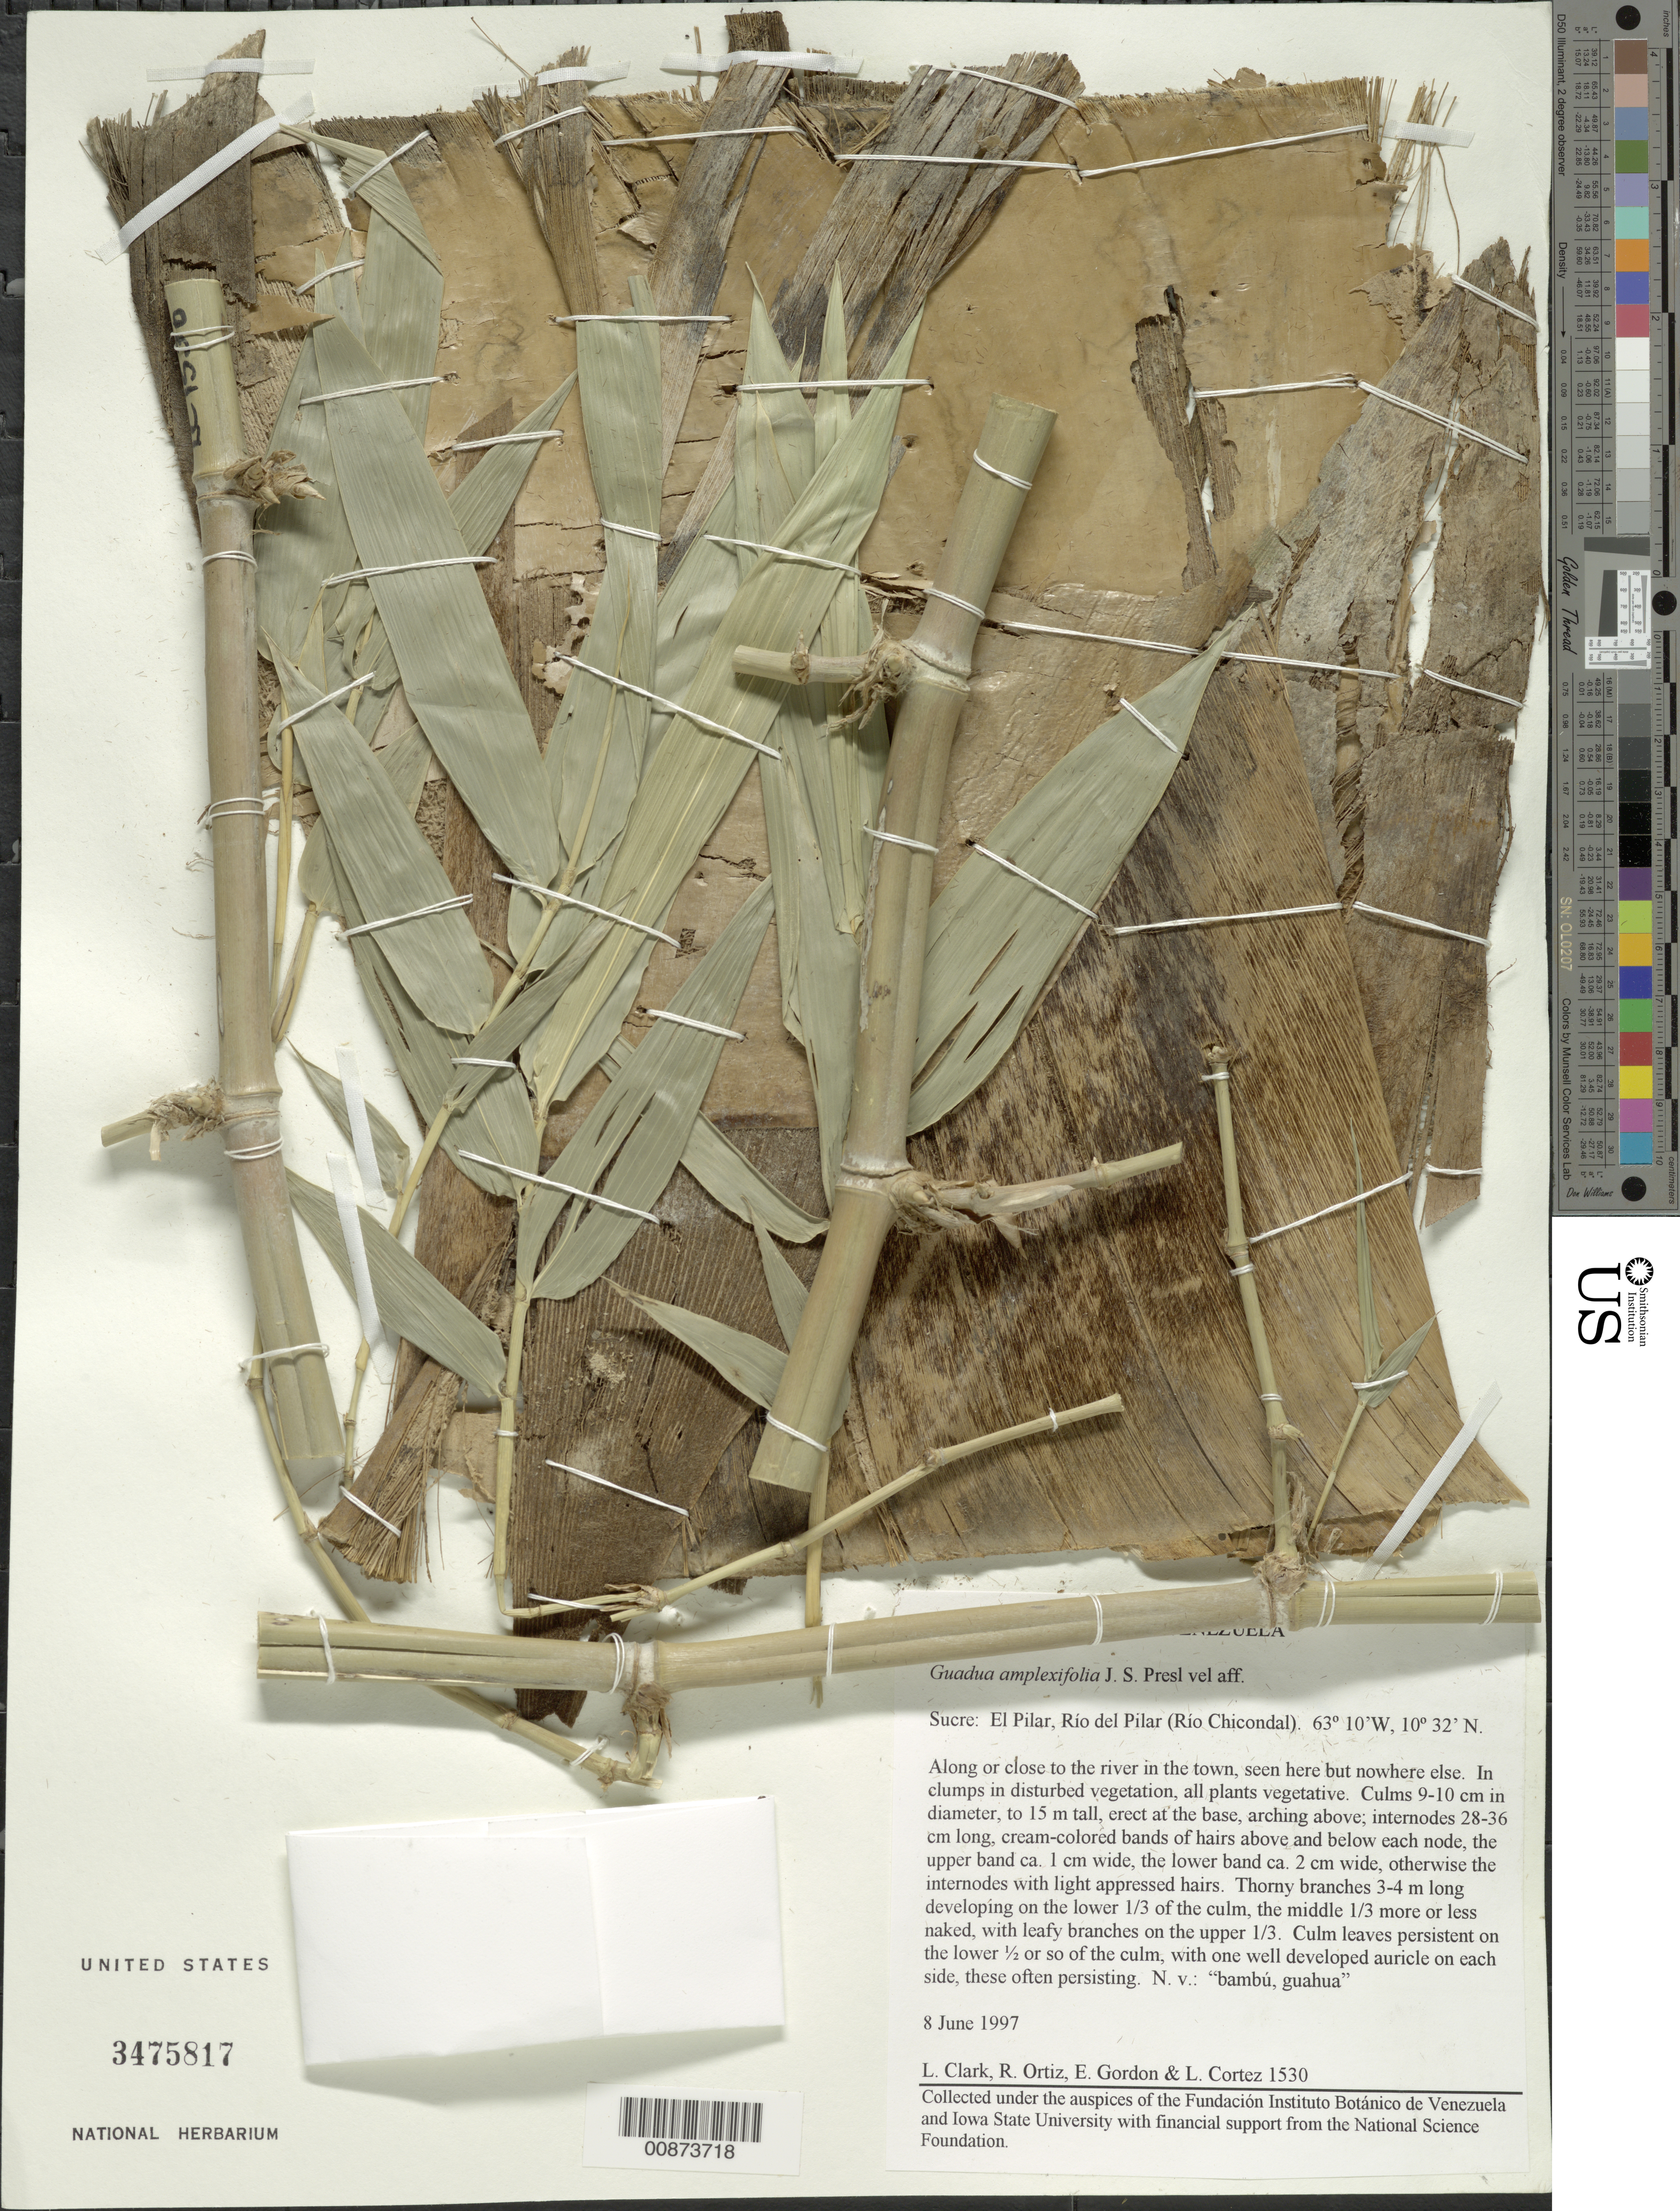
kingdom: Plantae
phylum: Tracheophyta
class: Liliopsida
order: Poales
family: Poaceae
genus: Guadua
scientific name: Guadua amplexifolia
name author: J. Presl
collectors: L. G. Clark, E. Gordon, R. del C. Ortiz & L. Cortéz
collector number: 1530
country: Venezuela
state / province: Sucre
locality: El Pilar, Rio del Pilar, Rio Chicondal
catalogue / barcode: US 3475817